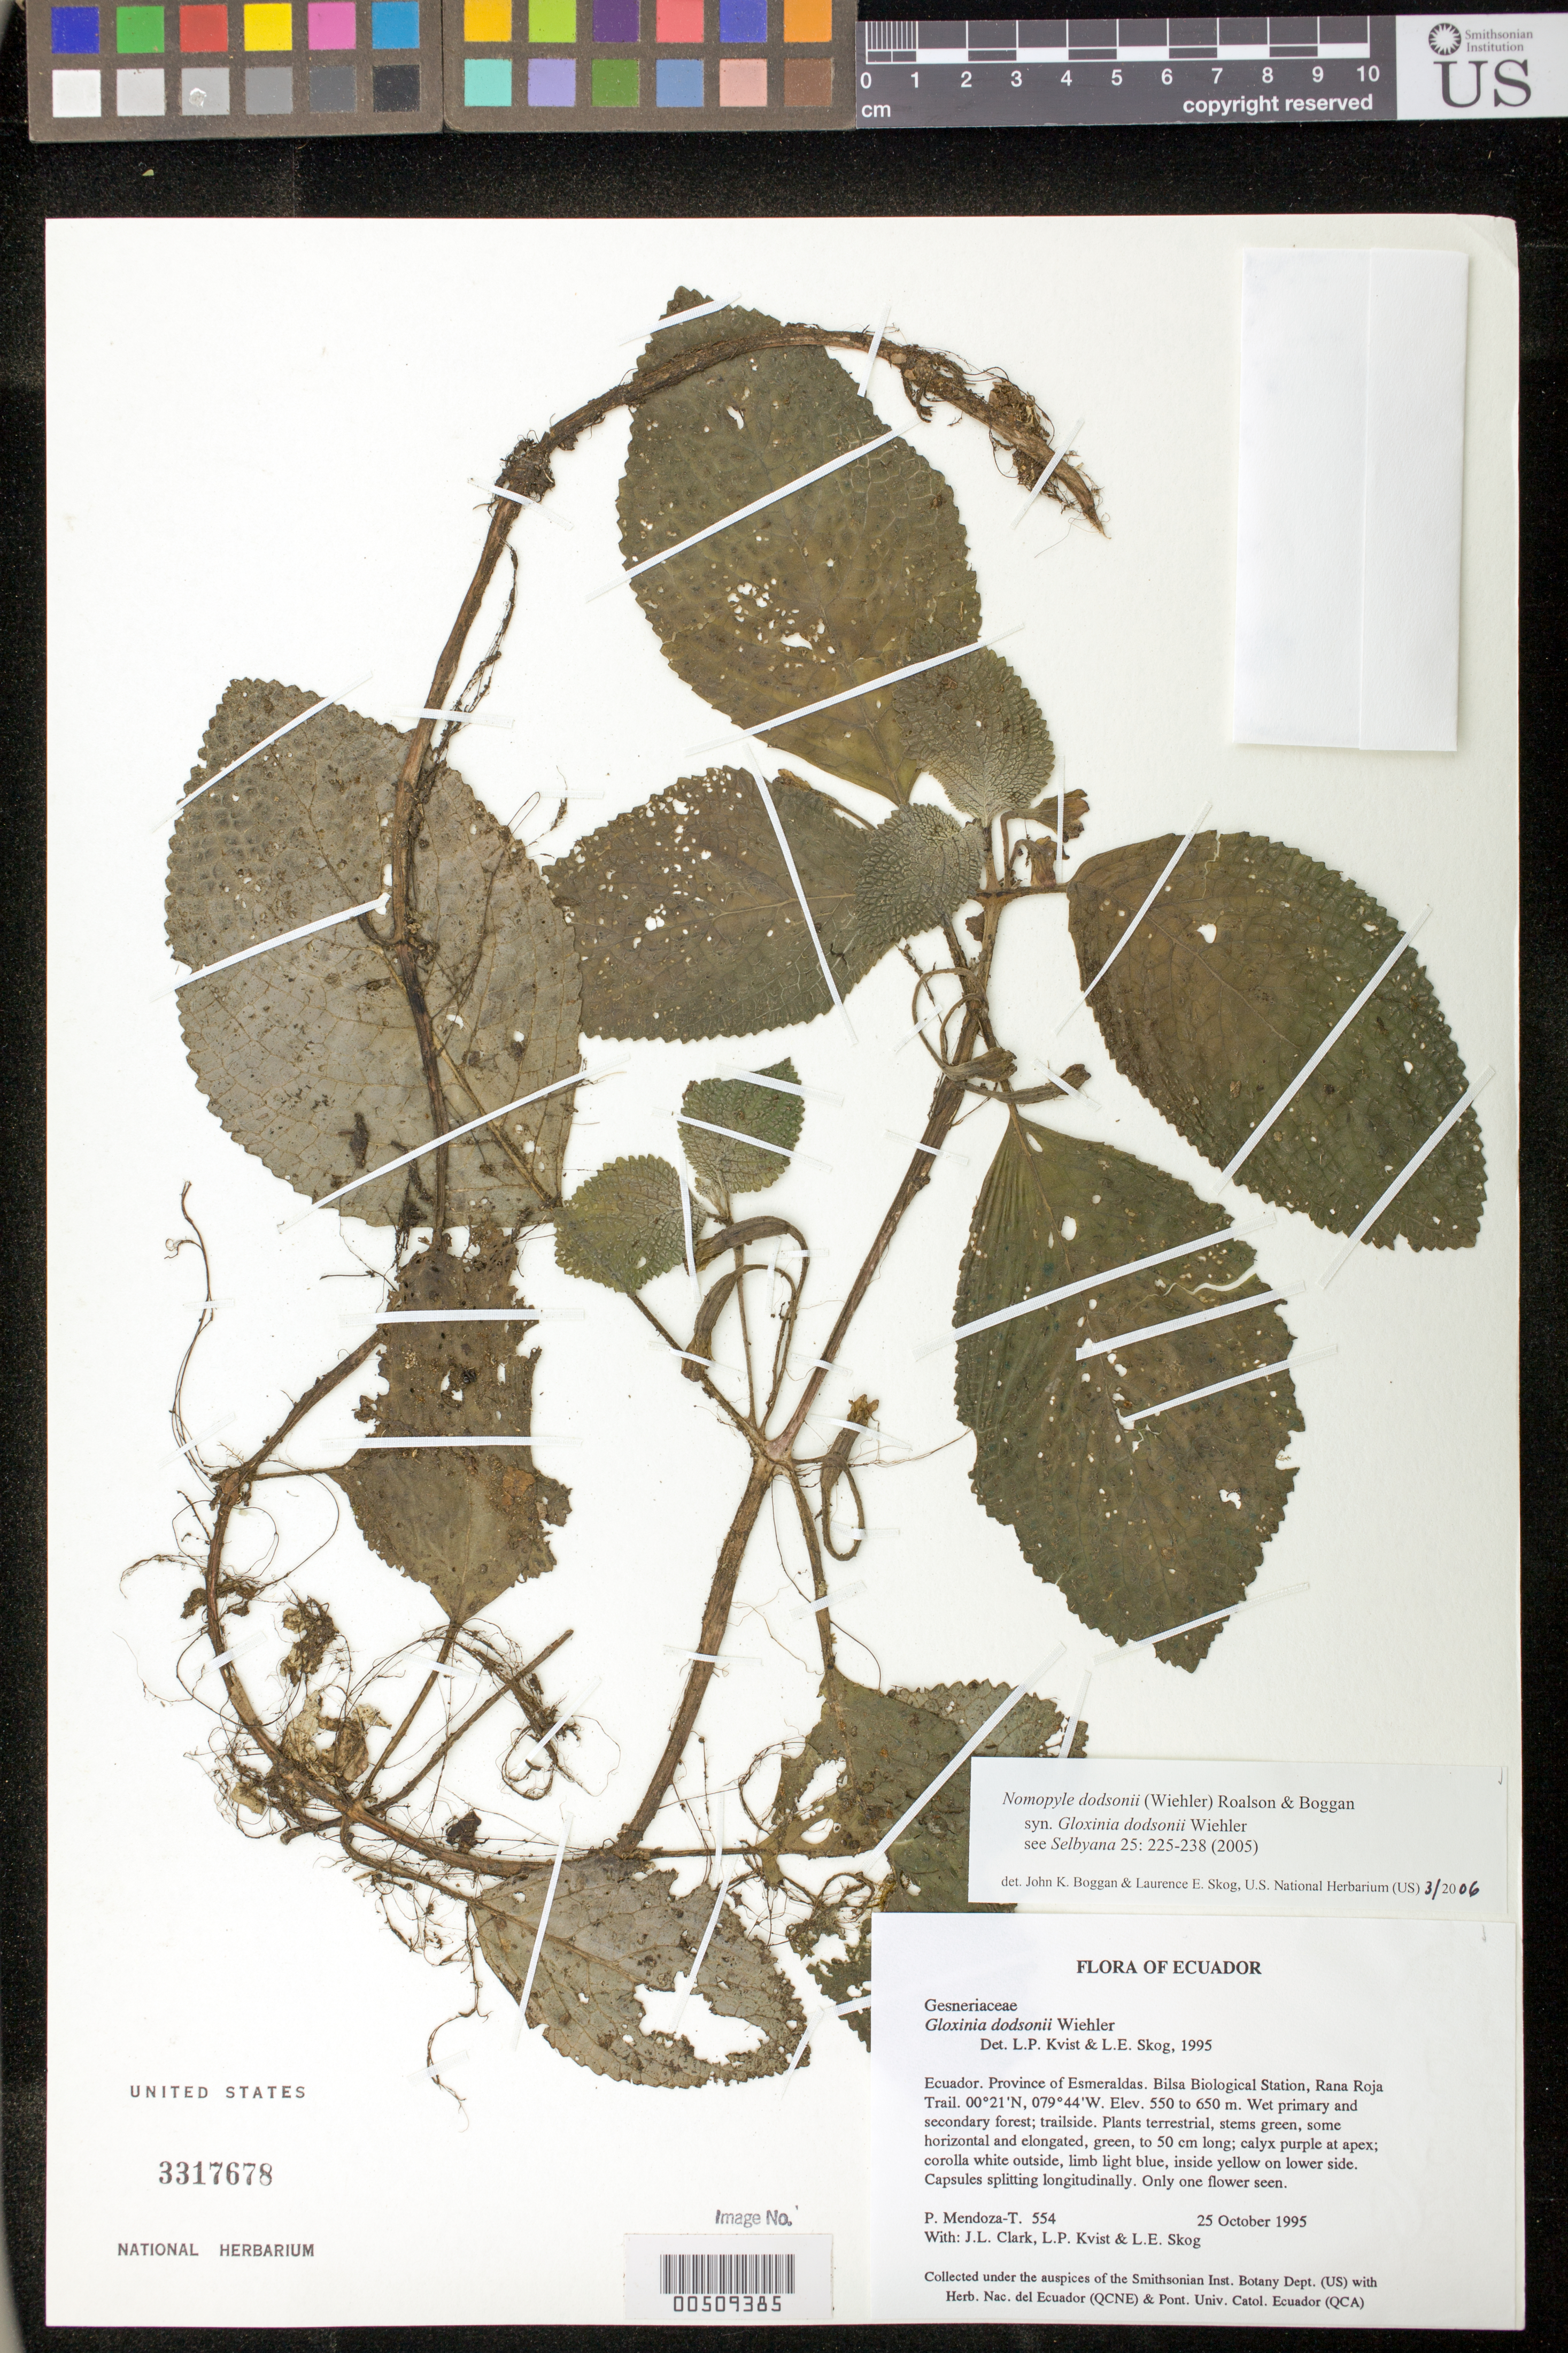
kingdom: Plantae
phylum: Tracheophyta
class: Magnoliopsida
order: Lamiales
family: Gesneriaceae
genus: Nomopyle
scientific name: Nomopyle dodsonii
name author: (Wiehler) Roalson & Boggan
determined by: Boggan, J. K.; Skog, L. E.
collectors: P. Mendoza-T., J. L. Clark, L. P. Kvist & L. E. Skog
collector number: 554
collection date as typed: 25 Oct 1995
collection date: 1995-10-25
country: Ecuador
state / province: Esmeraldas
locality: Bilsa Biological Station, Rana Roja Trail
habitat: Wet primary and secondary forest; trailside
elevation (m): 550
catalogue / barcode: US 3317678